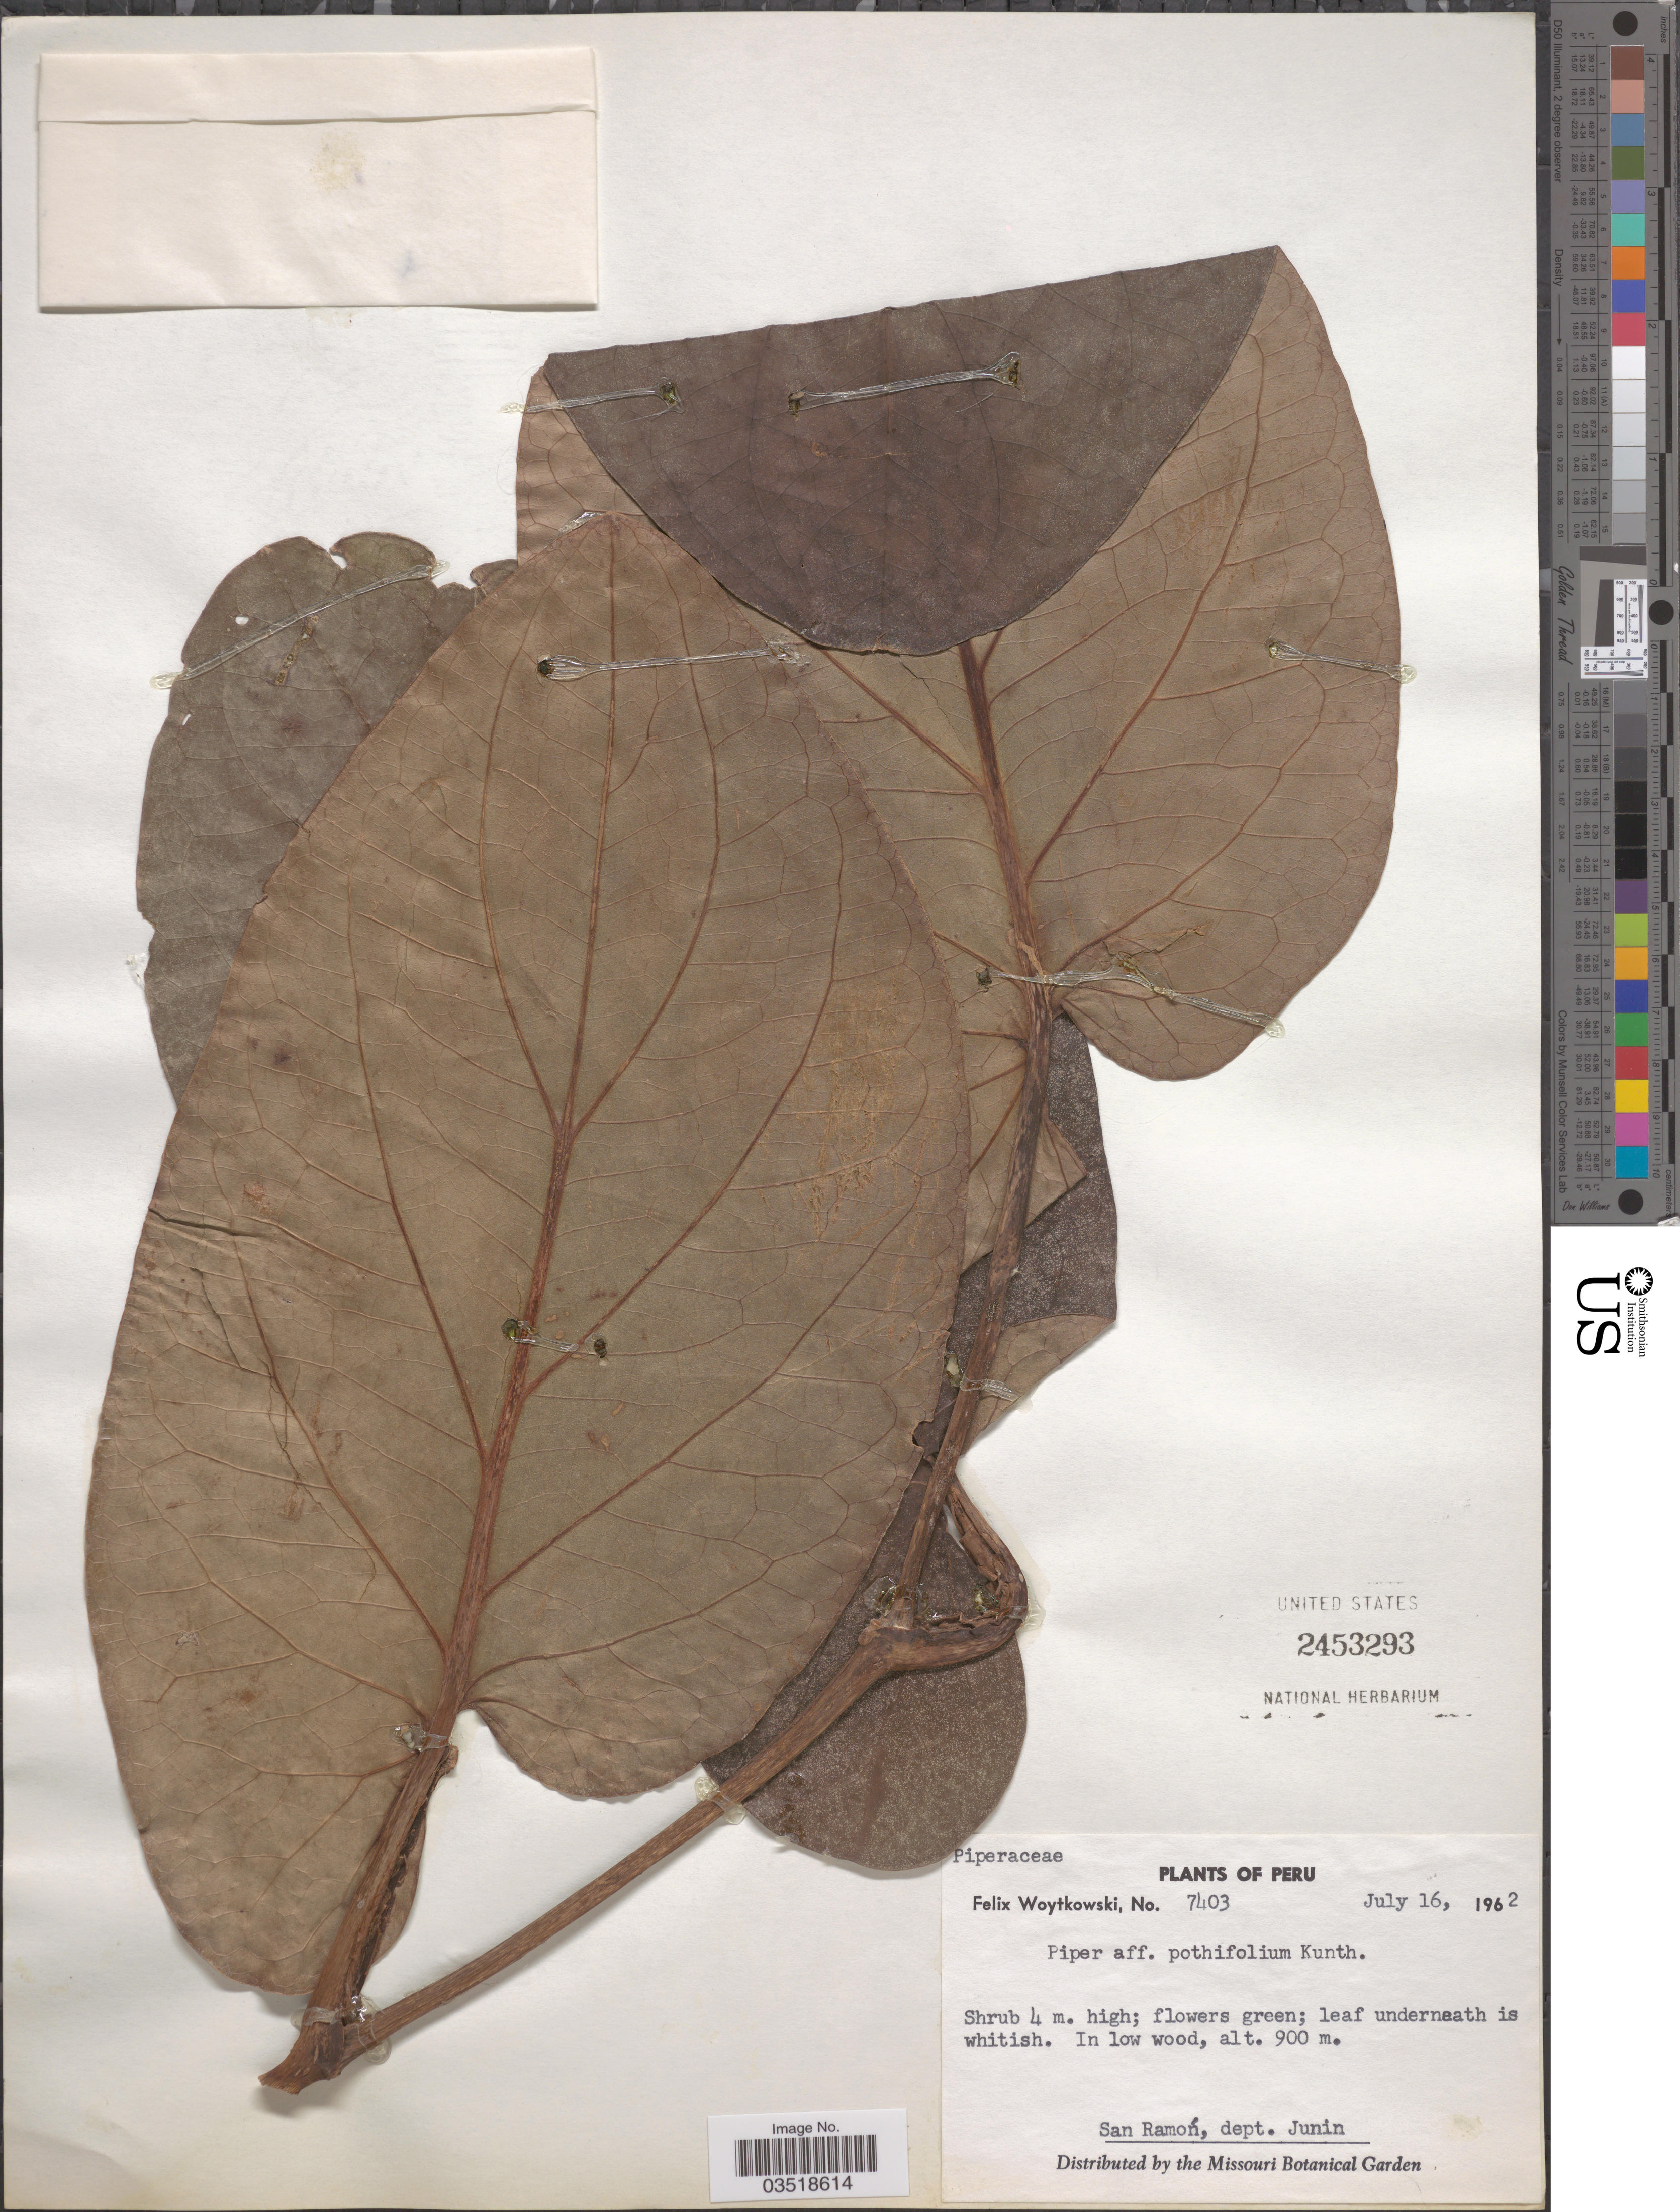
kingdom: Plantae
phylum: Tracheophyta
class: Magnoliopsida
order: Piperales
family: Piperaceae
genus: Piper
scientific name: Piper pseudopothifolium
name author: C. DC.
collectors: F. Woytkowski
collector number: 7403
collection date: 1962-07-16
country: Peru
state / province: Junín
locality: San Ramón, dept. Junin.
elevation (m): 900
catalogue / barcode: US 2453293